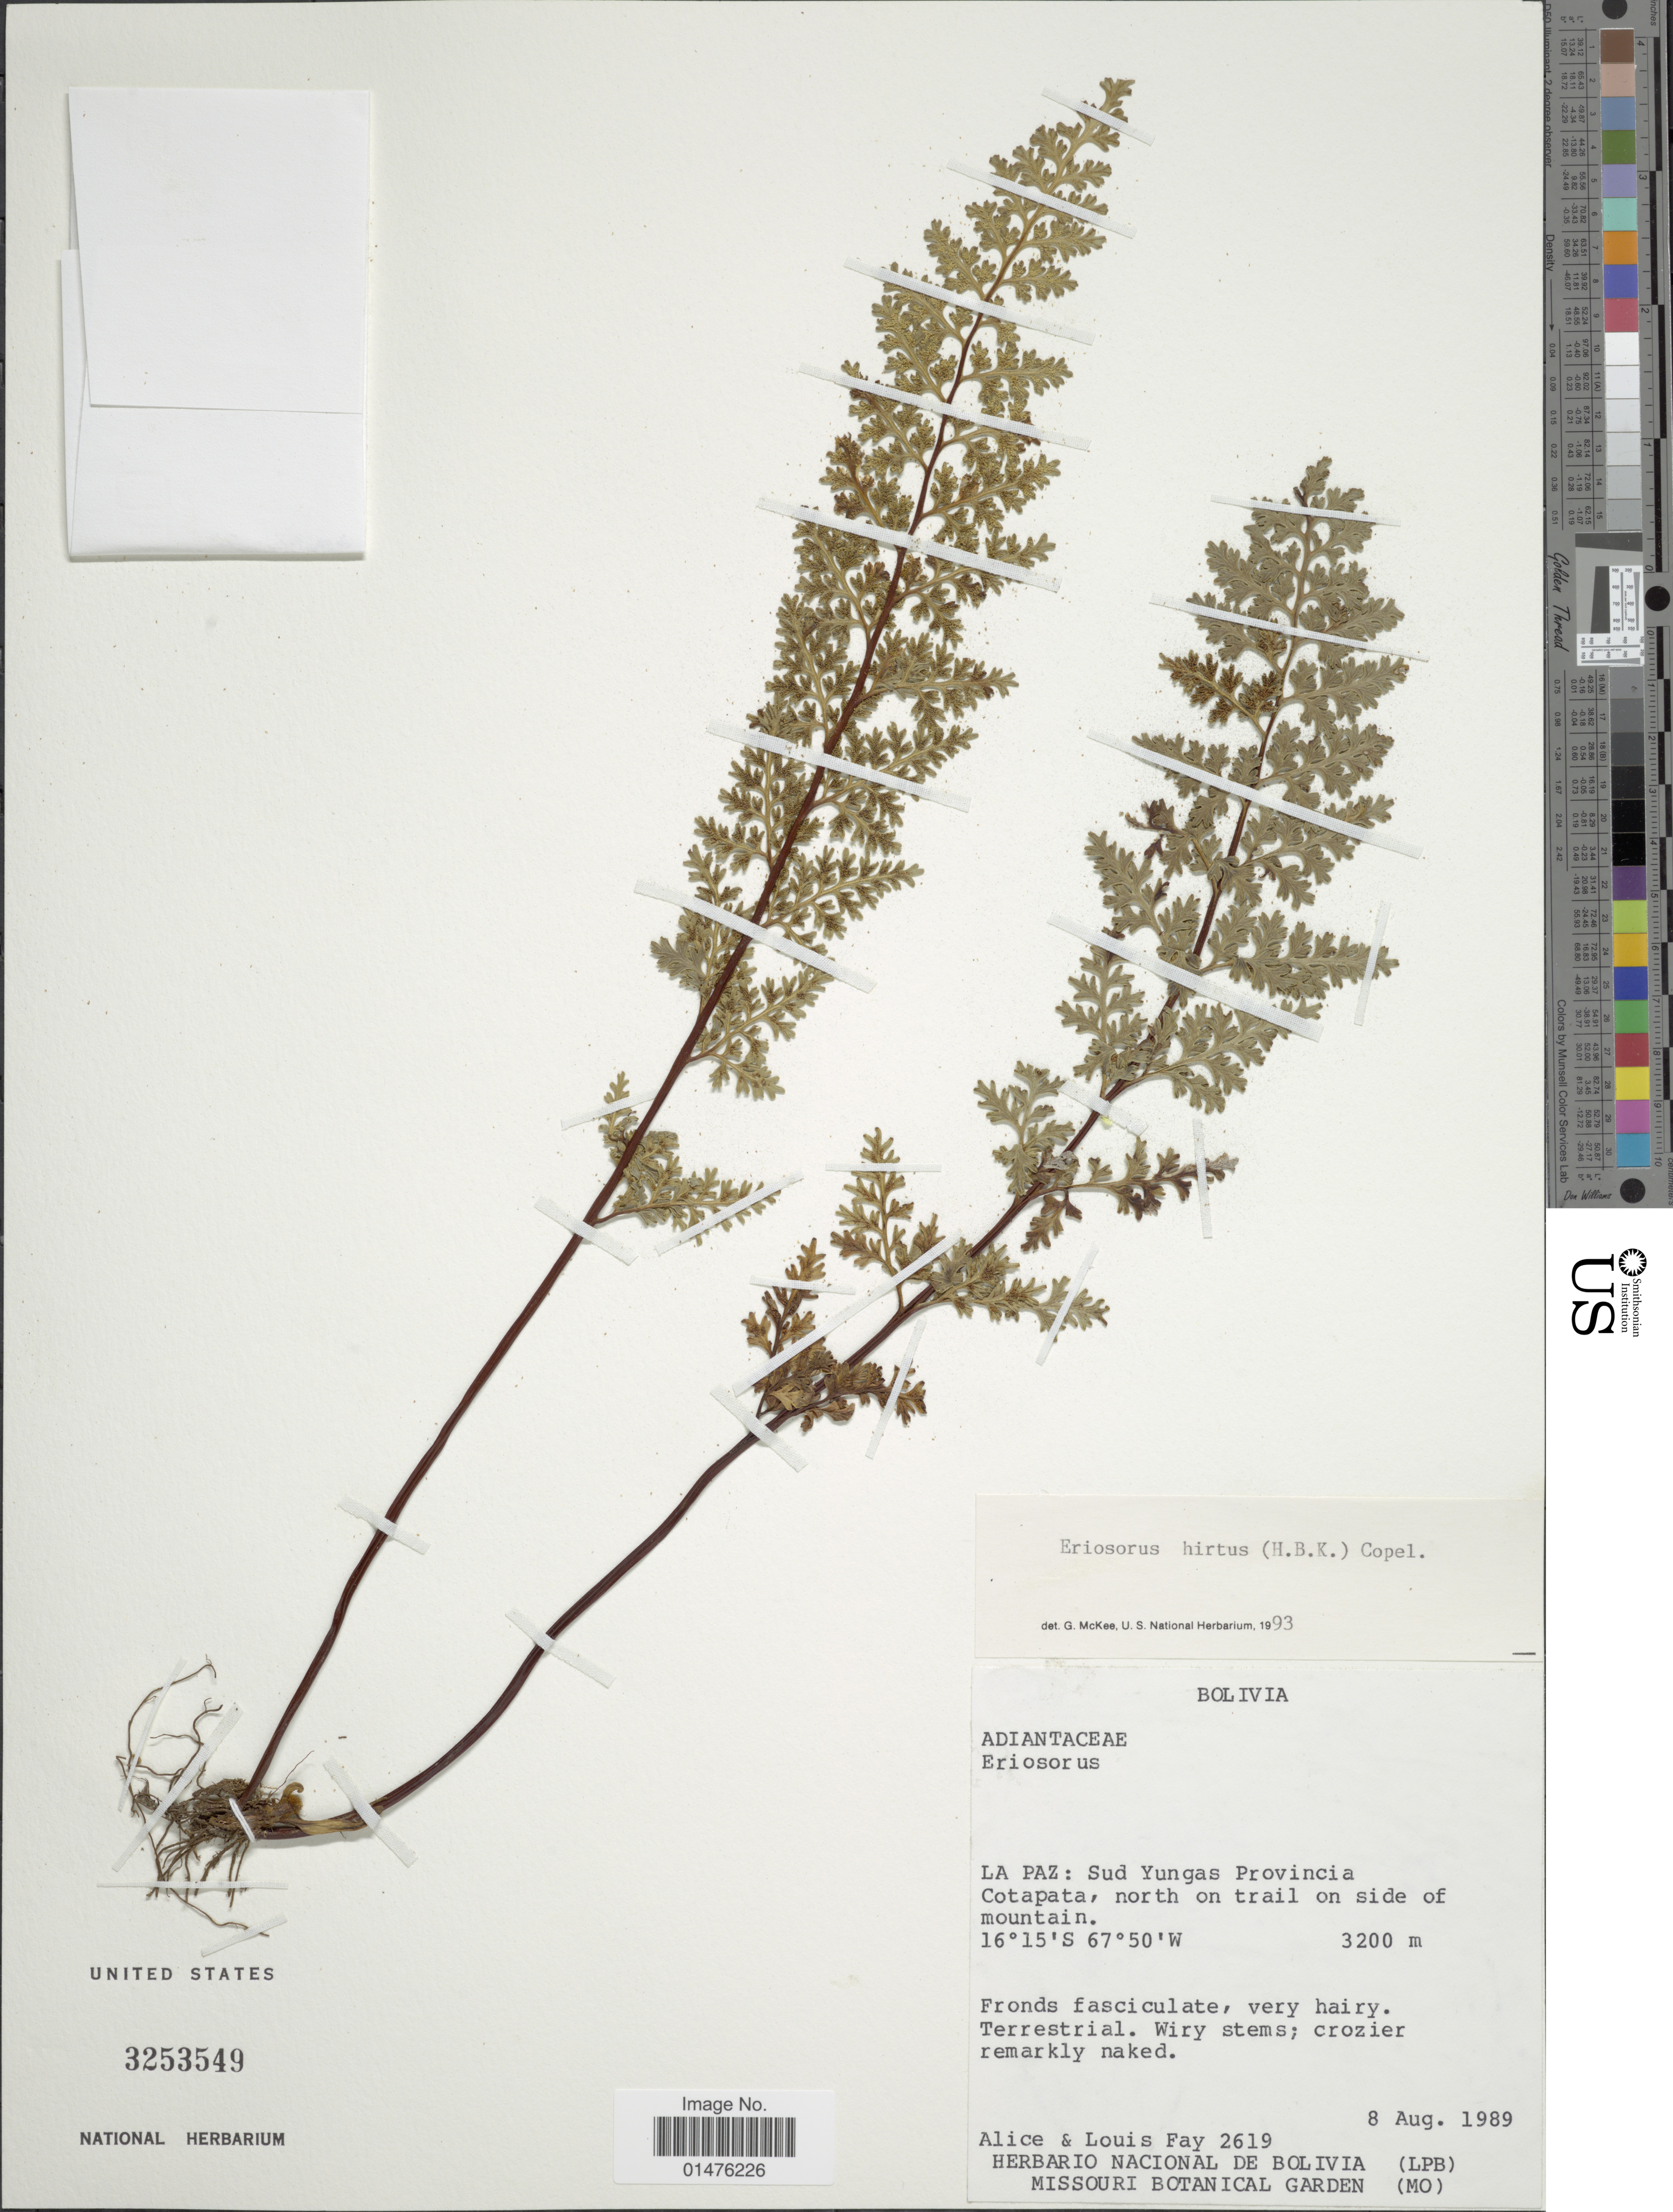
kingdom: Plantae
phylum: Tracheophyta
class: Polypodiopsida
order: Polypodiales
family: Pteridaceae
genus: Jamesonia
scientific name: Jamesonia hirta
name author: (Kunth) Christenh.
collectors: A. Fay & L. Fay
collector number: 2619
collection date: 1989-08-08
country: Bolivia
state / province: La Paz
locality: Sud Yungas Provincia Cotapata, north on trail on side of mountain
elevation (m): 3200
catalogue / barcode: US 3253549